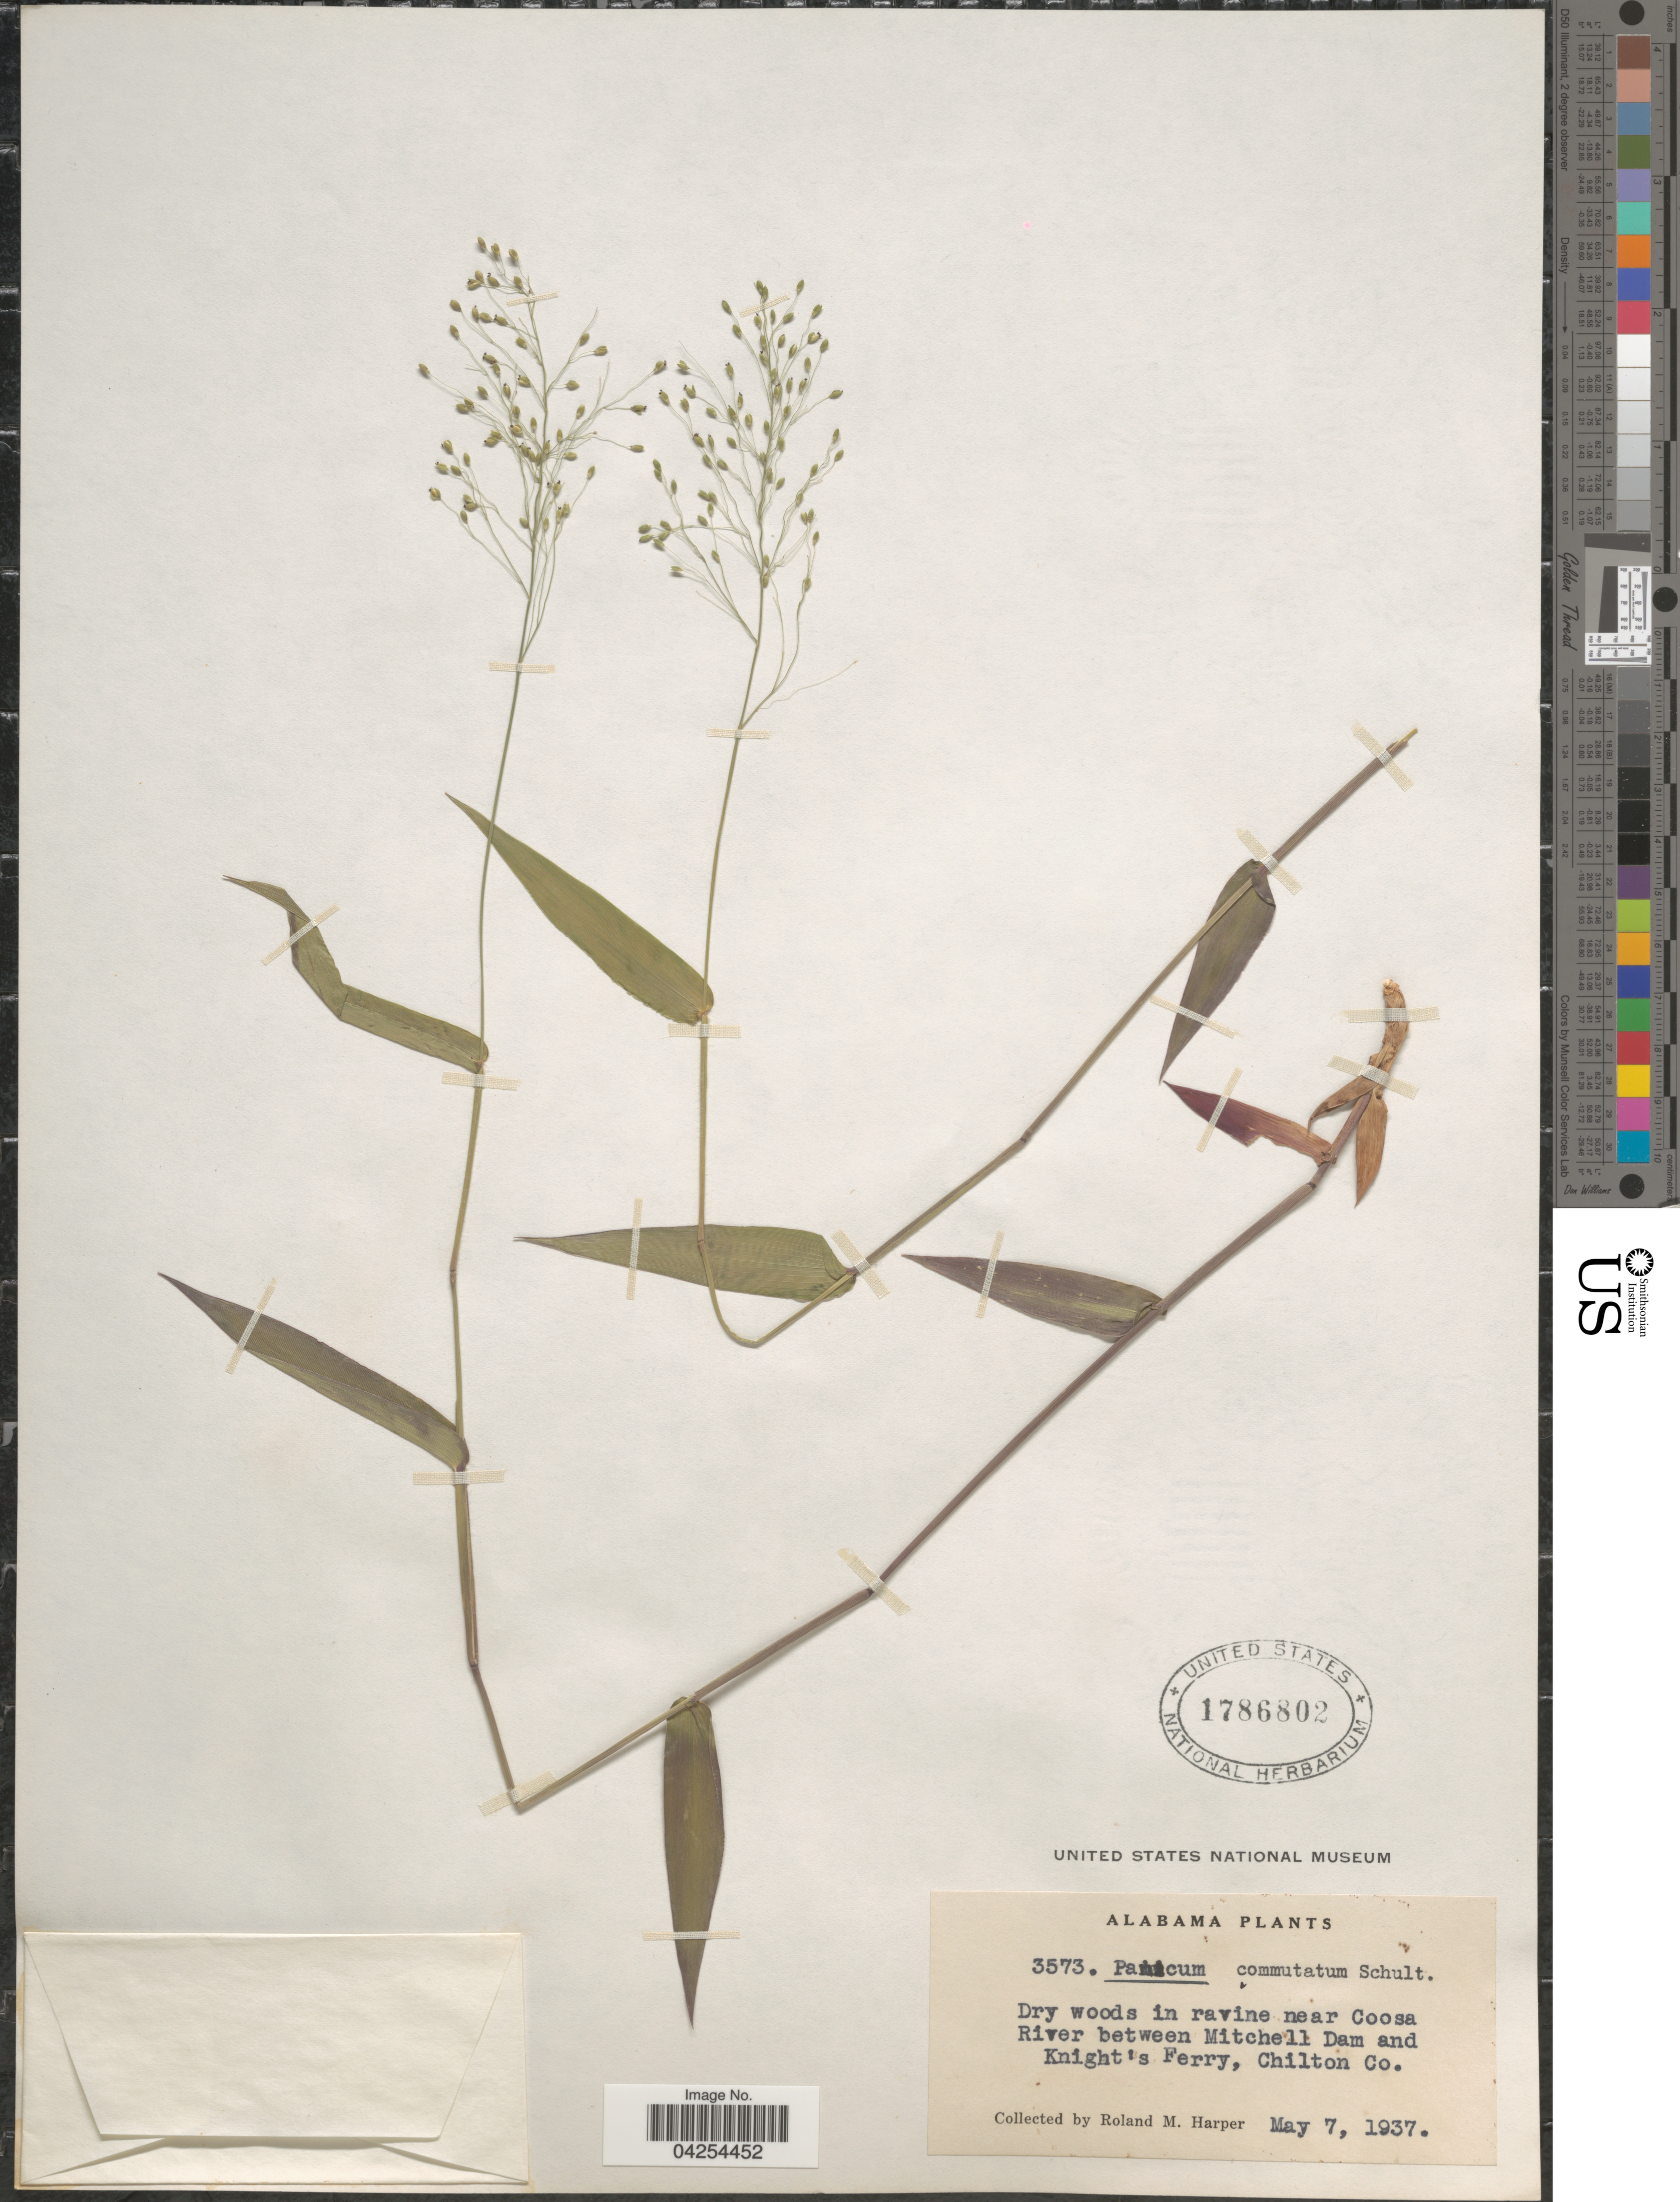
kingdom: Plantae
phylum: Tracheophyta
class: Liliopsida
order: Poales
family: Poaceae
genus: Dichanthelium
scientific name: Dichanthelium commutatum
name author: (Schult.) Gould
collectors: R. M. Harper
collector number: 3573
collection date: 1937-05-07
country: United States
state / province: Alabama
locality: Dry woods in ravine near Coosa River between Mitchell Dam and Knight's Ferry, Chilton Co.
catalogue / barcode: US 1786802